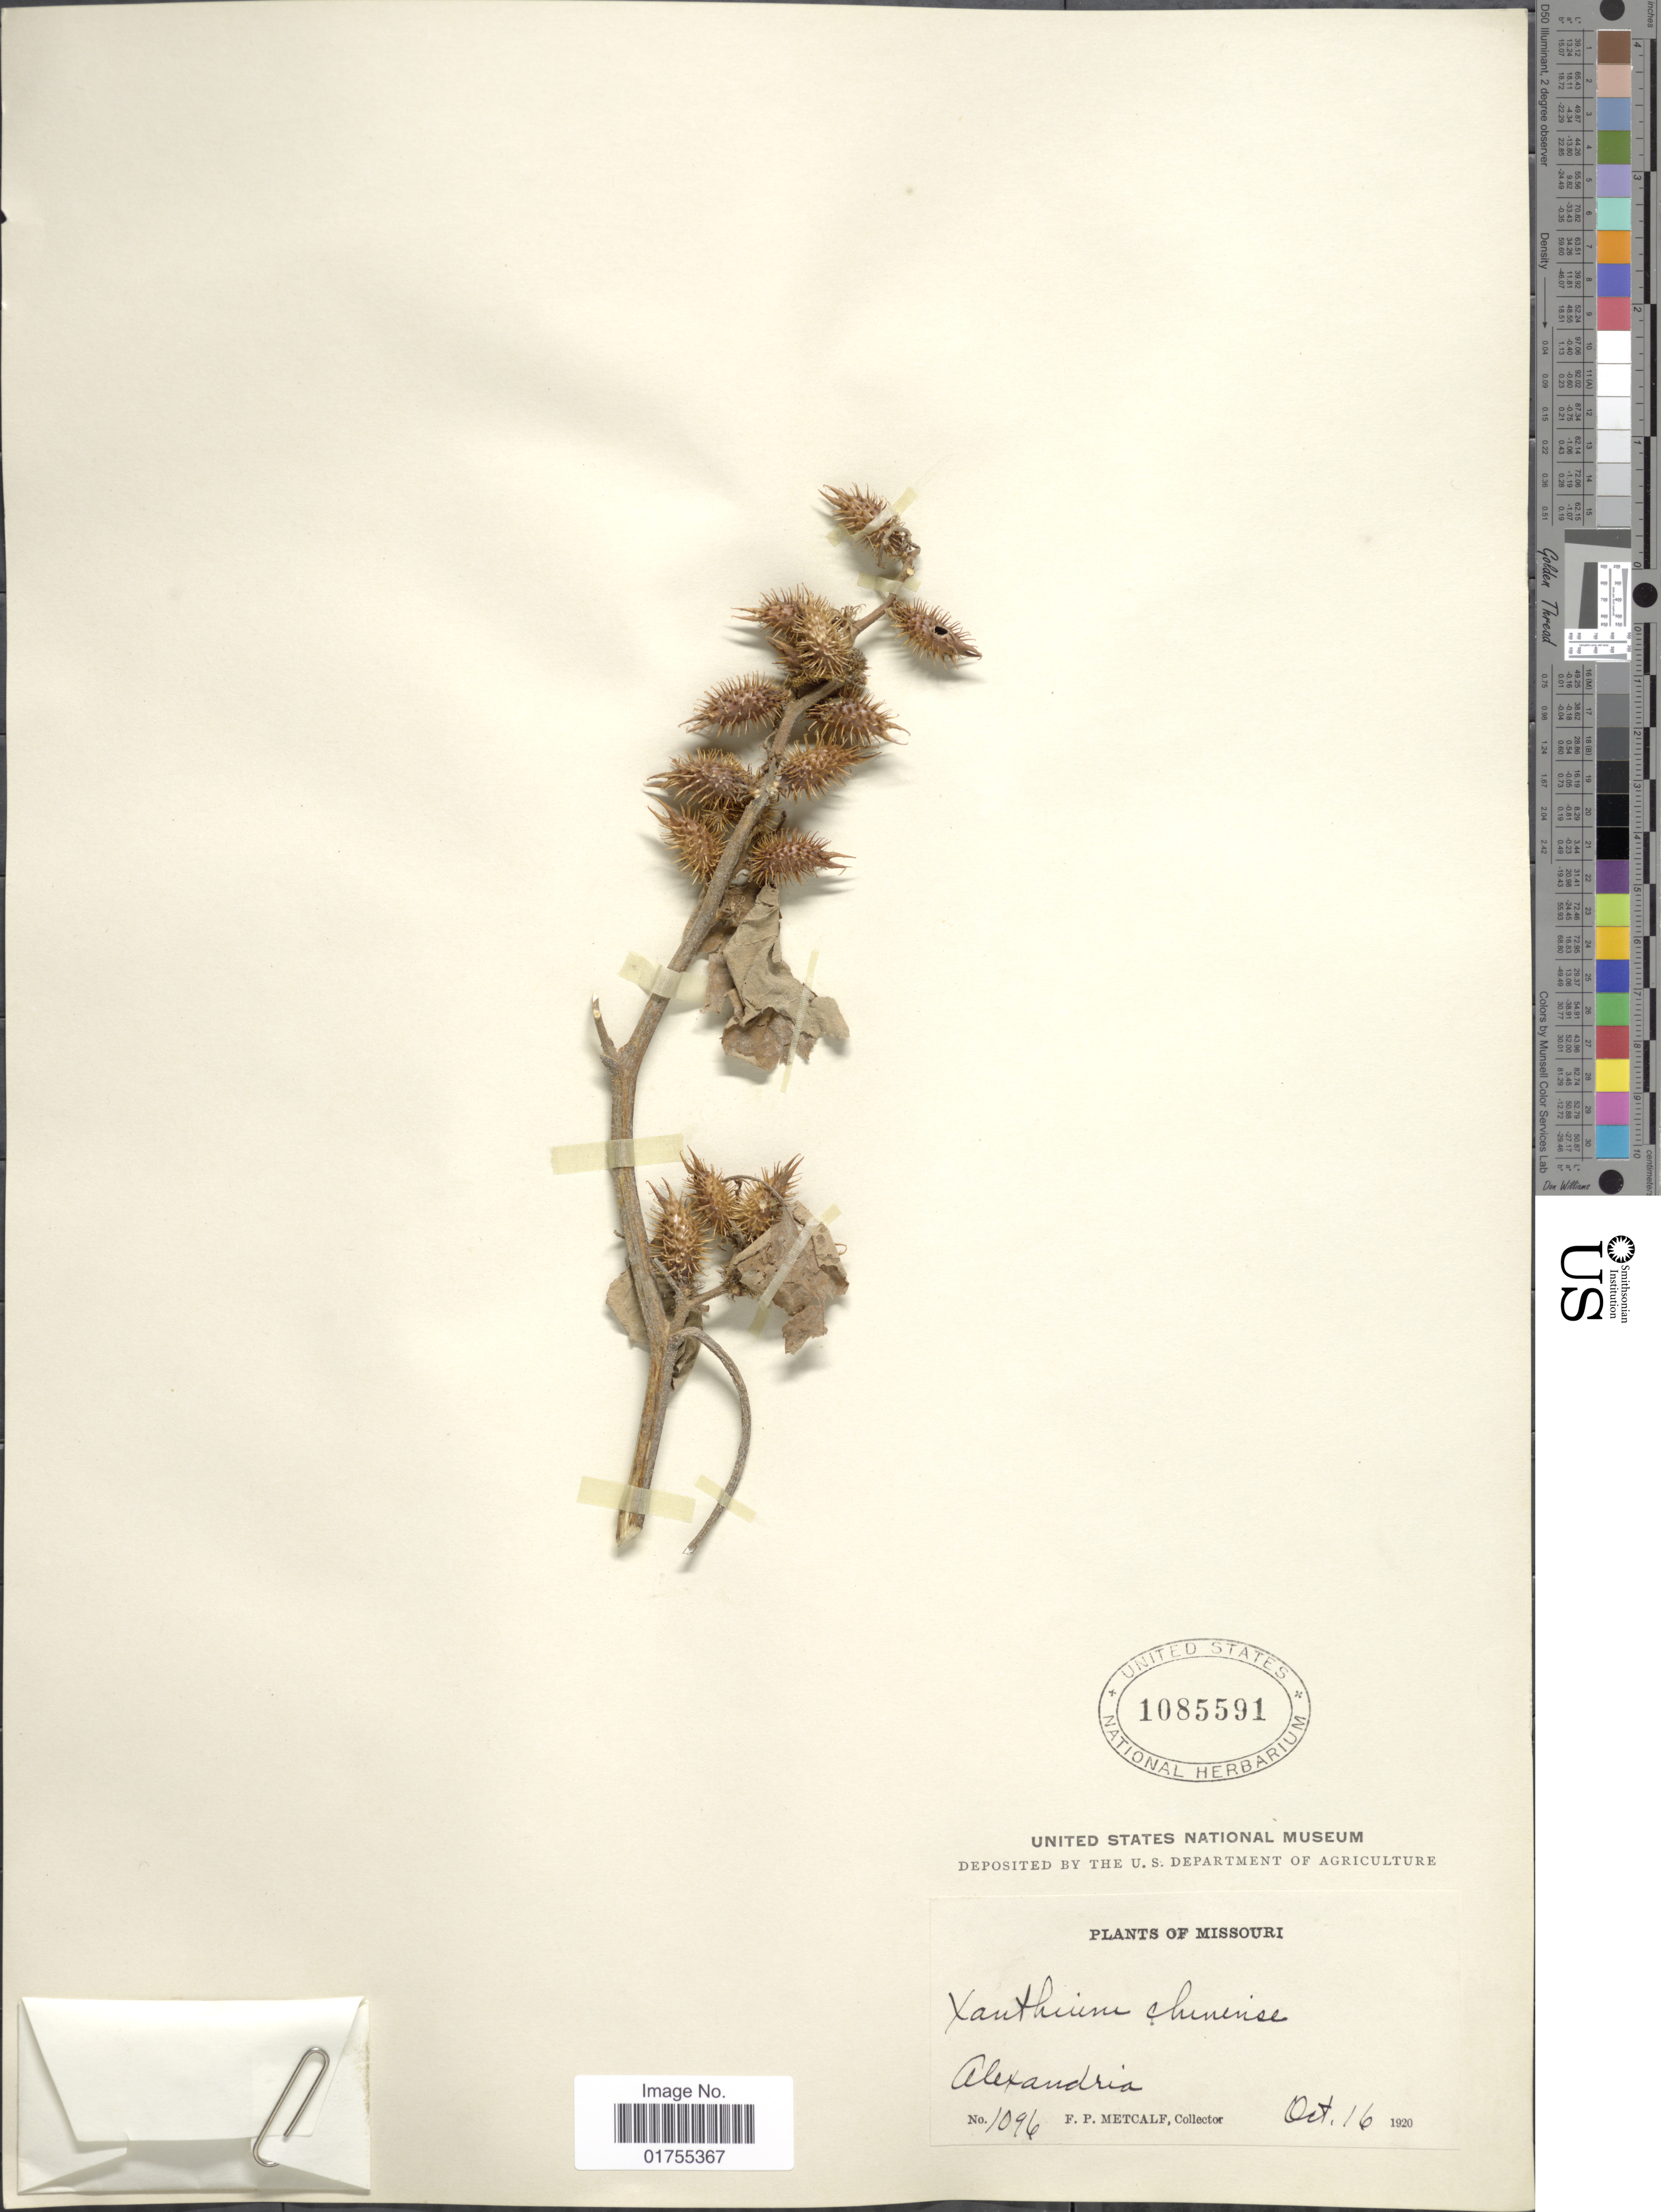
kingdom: Plantae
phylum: Tracheophyta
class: Magnoliopsida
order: Asterales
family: Asteraceae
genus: Xanthium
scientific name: Xanthium strumarium var. glabratum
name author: Mill.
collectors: F. Metcalf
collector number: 1096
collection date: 1920-10-16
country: United States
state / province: Missouri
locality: Alexandria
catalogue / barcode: US 1085591